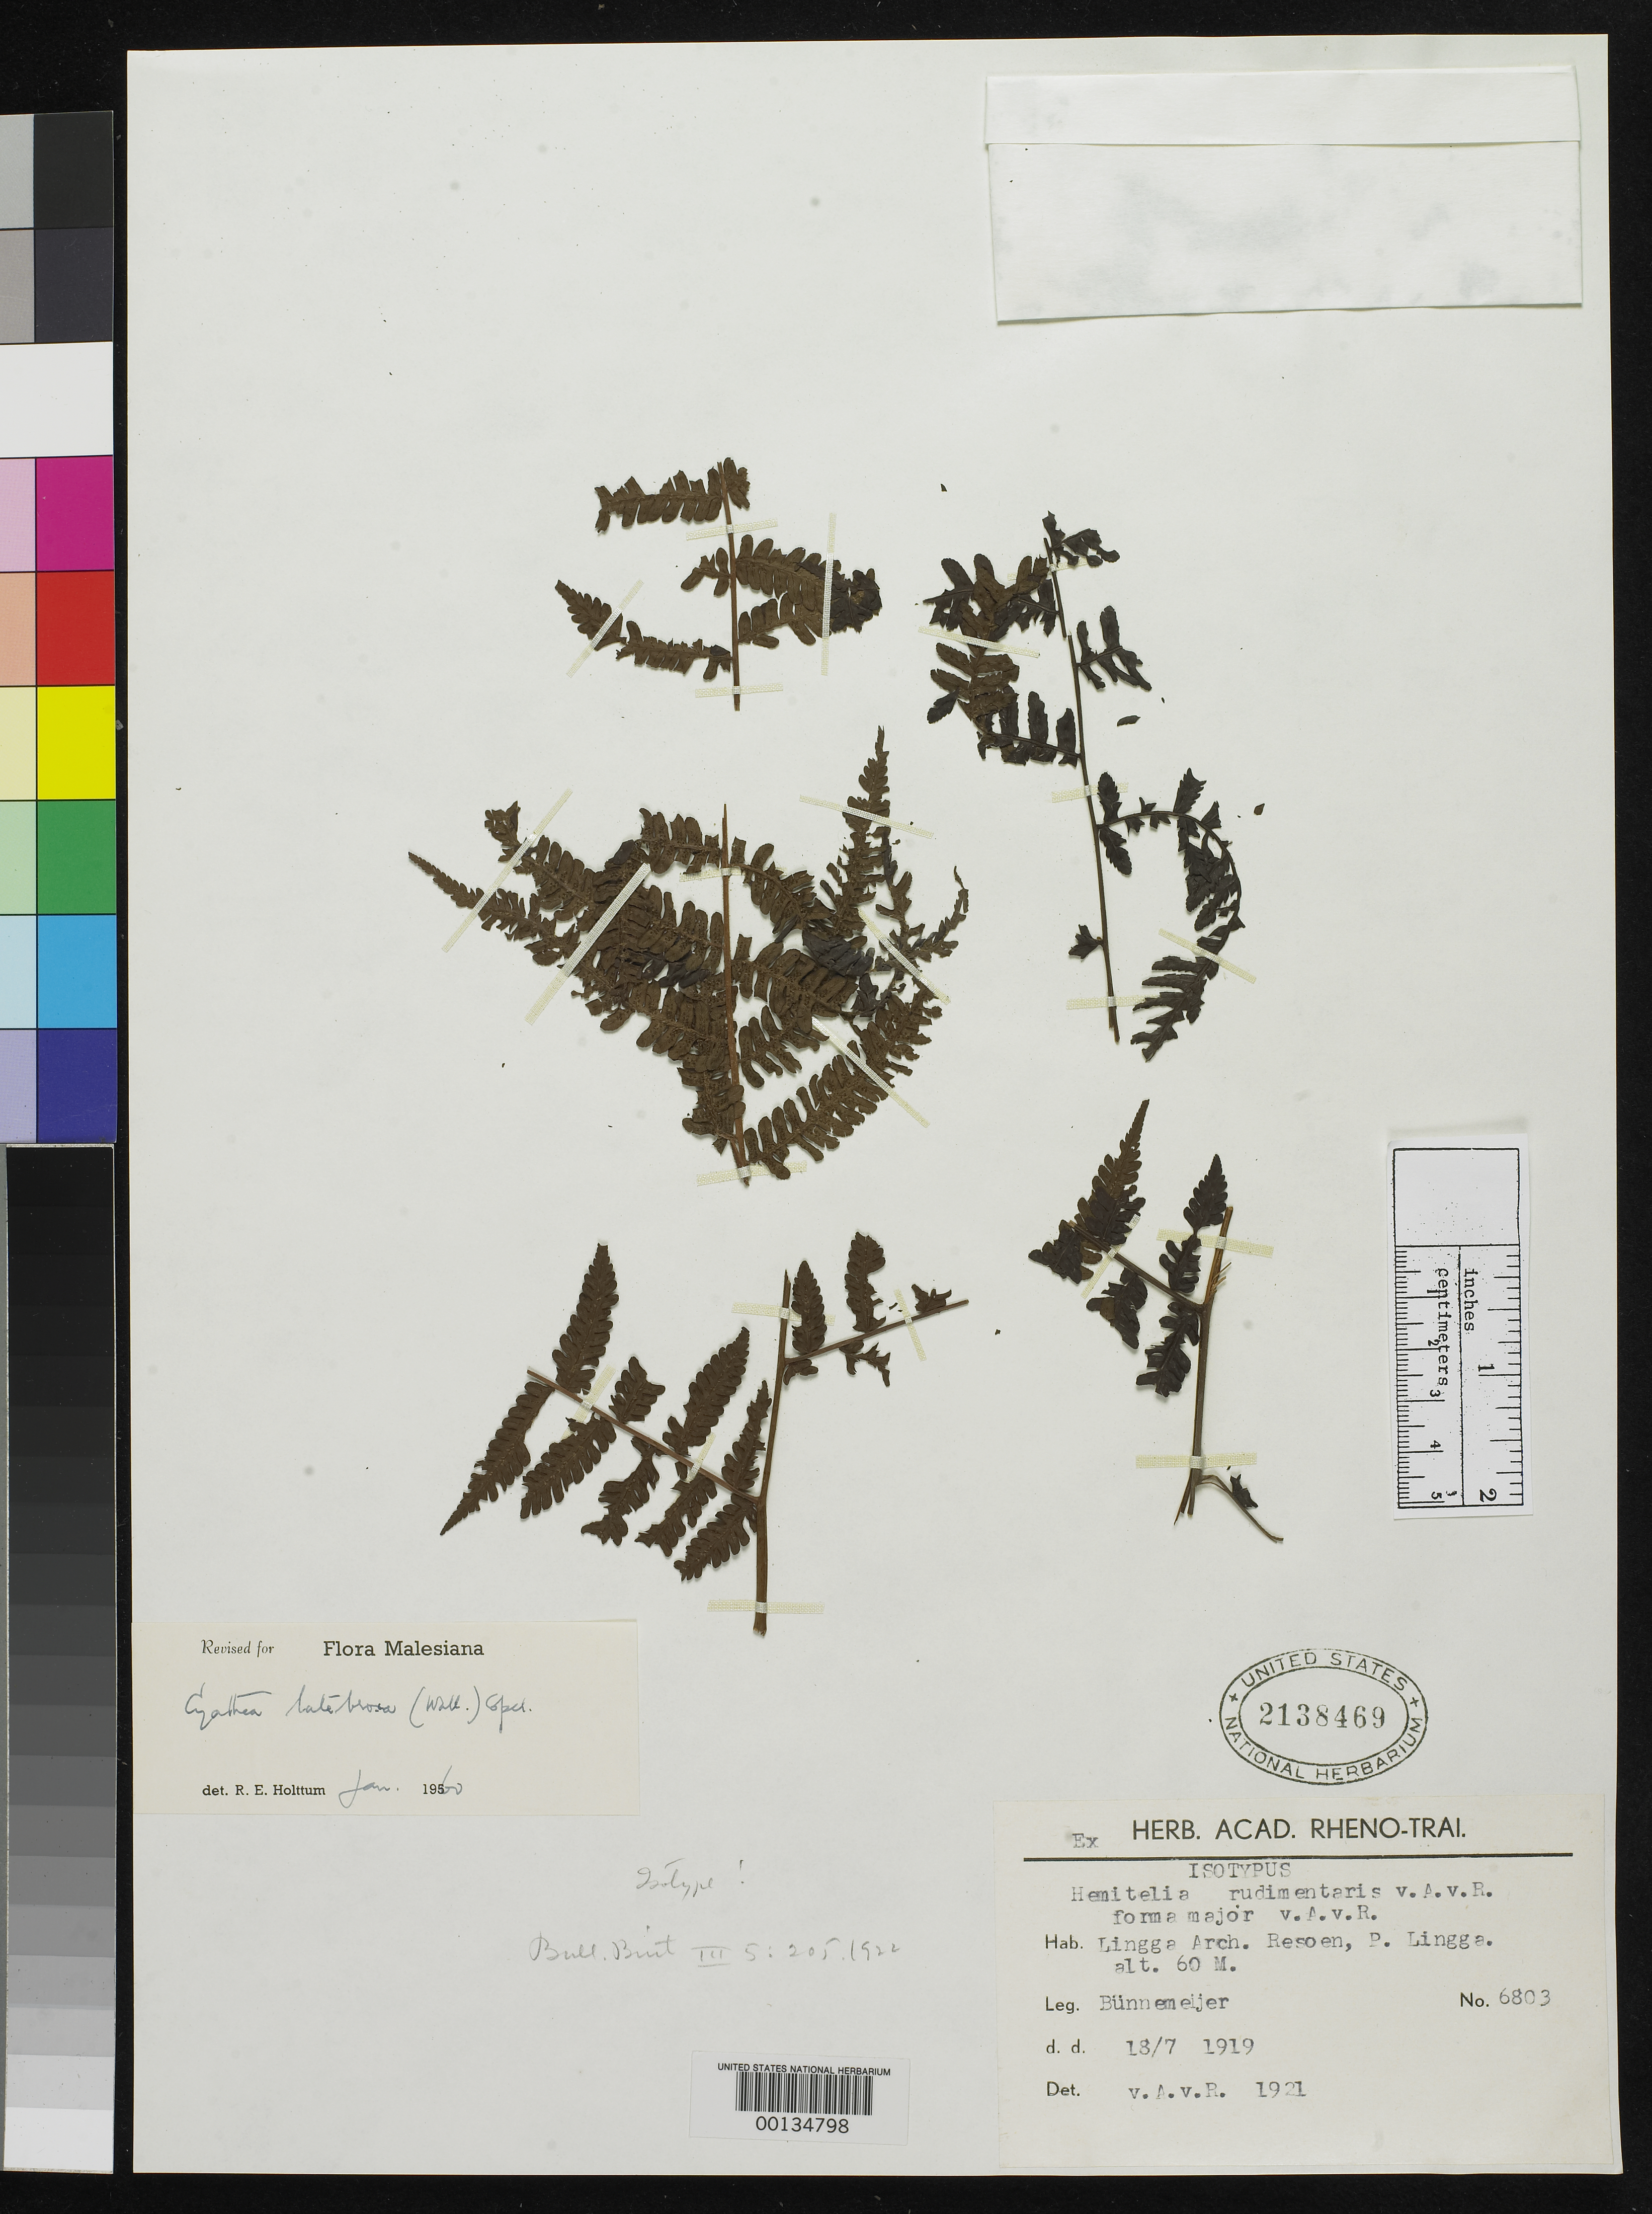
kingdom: Plantae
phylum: Tracheophyta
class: Polypodiopsida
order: Cyatheales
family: Cyatheaceae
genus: Hemitelia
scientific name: Hemitelia rudimentaris f. major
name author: Alderw.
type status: Isotype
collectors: -. Bunnemeijer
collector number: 6803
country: Indonesia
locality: Lingga Isl.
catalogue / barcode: US 2138469